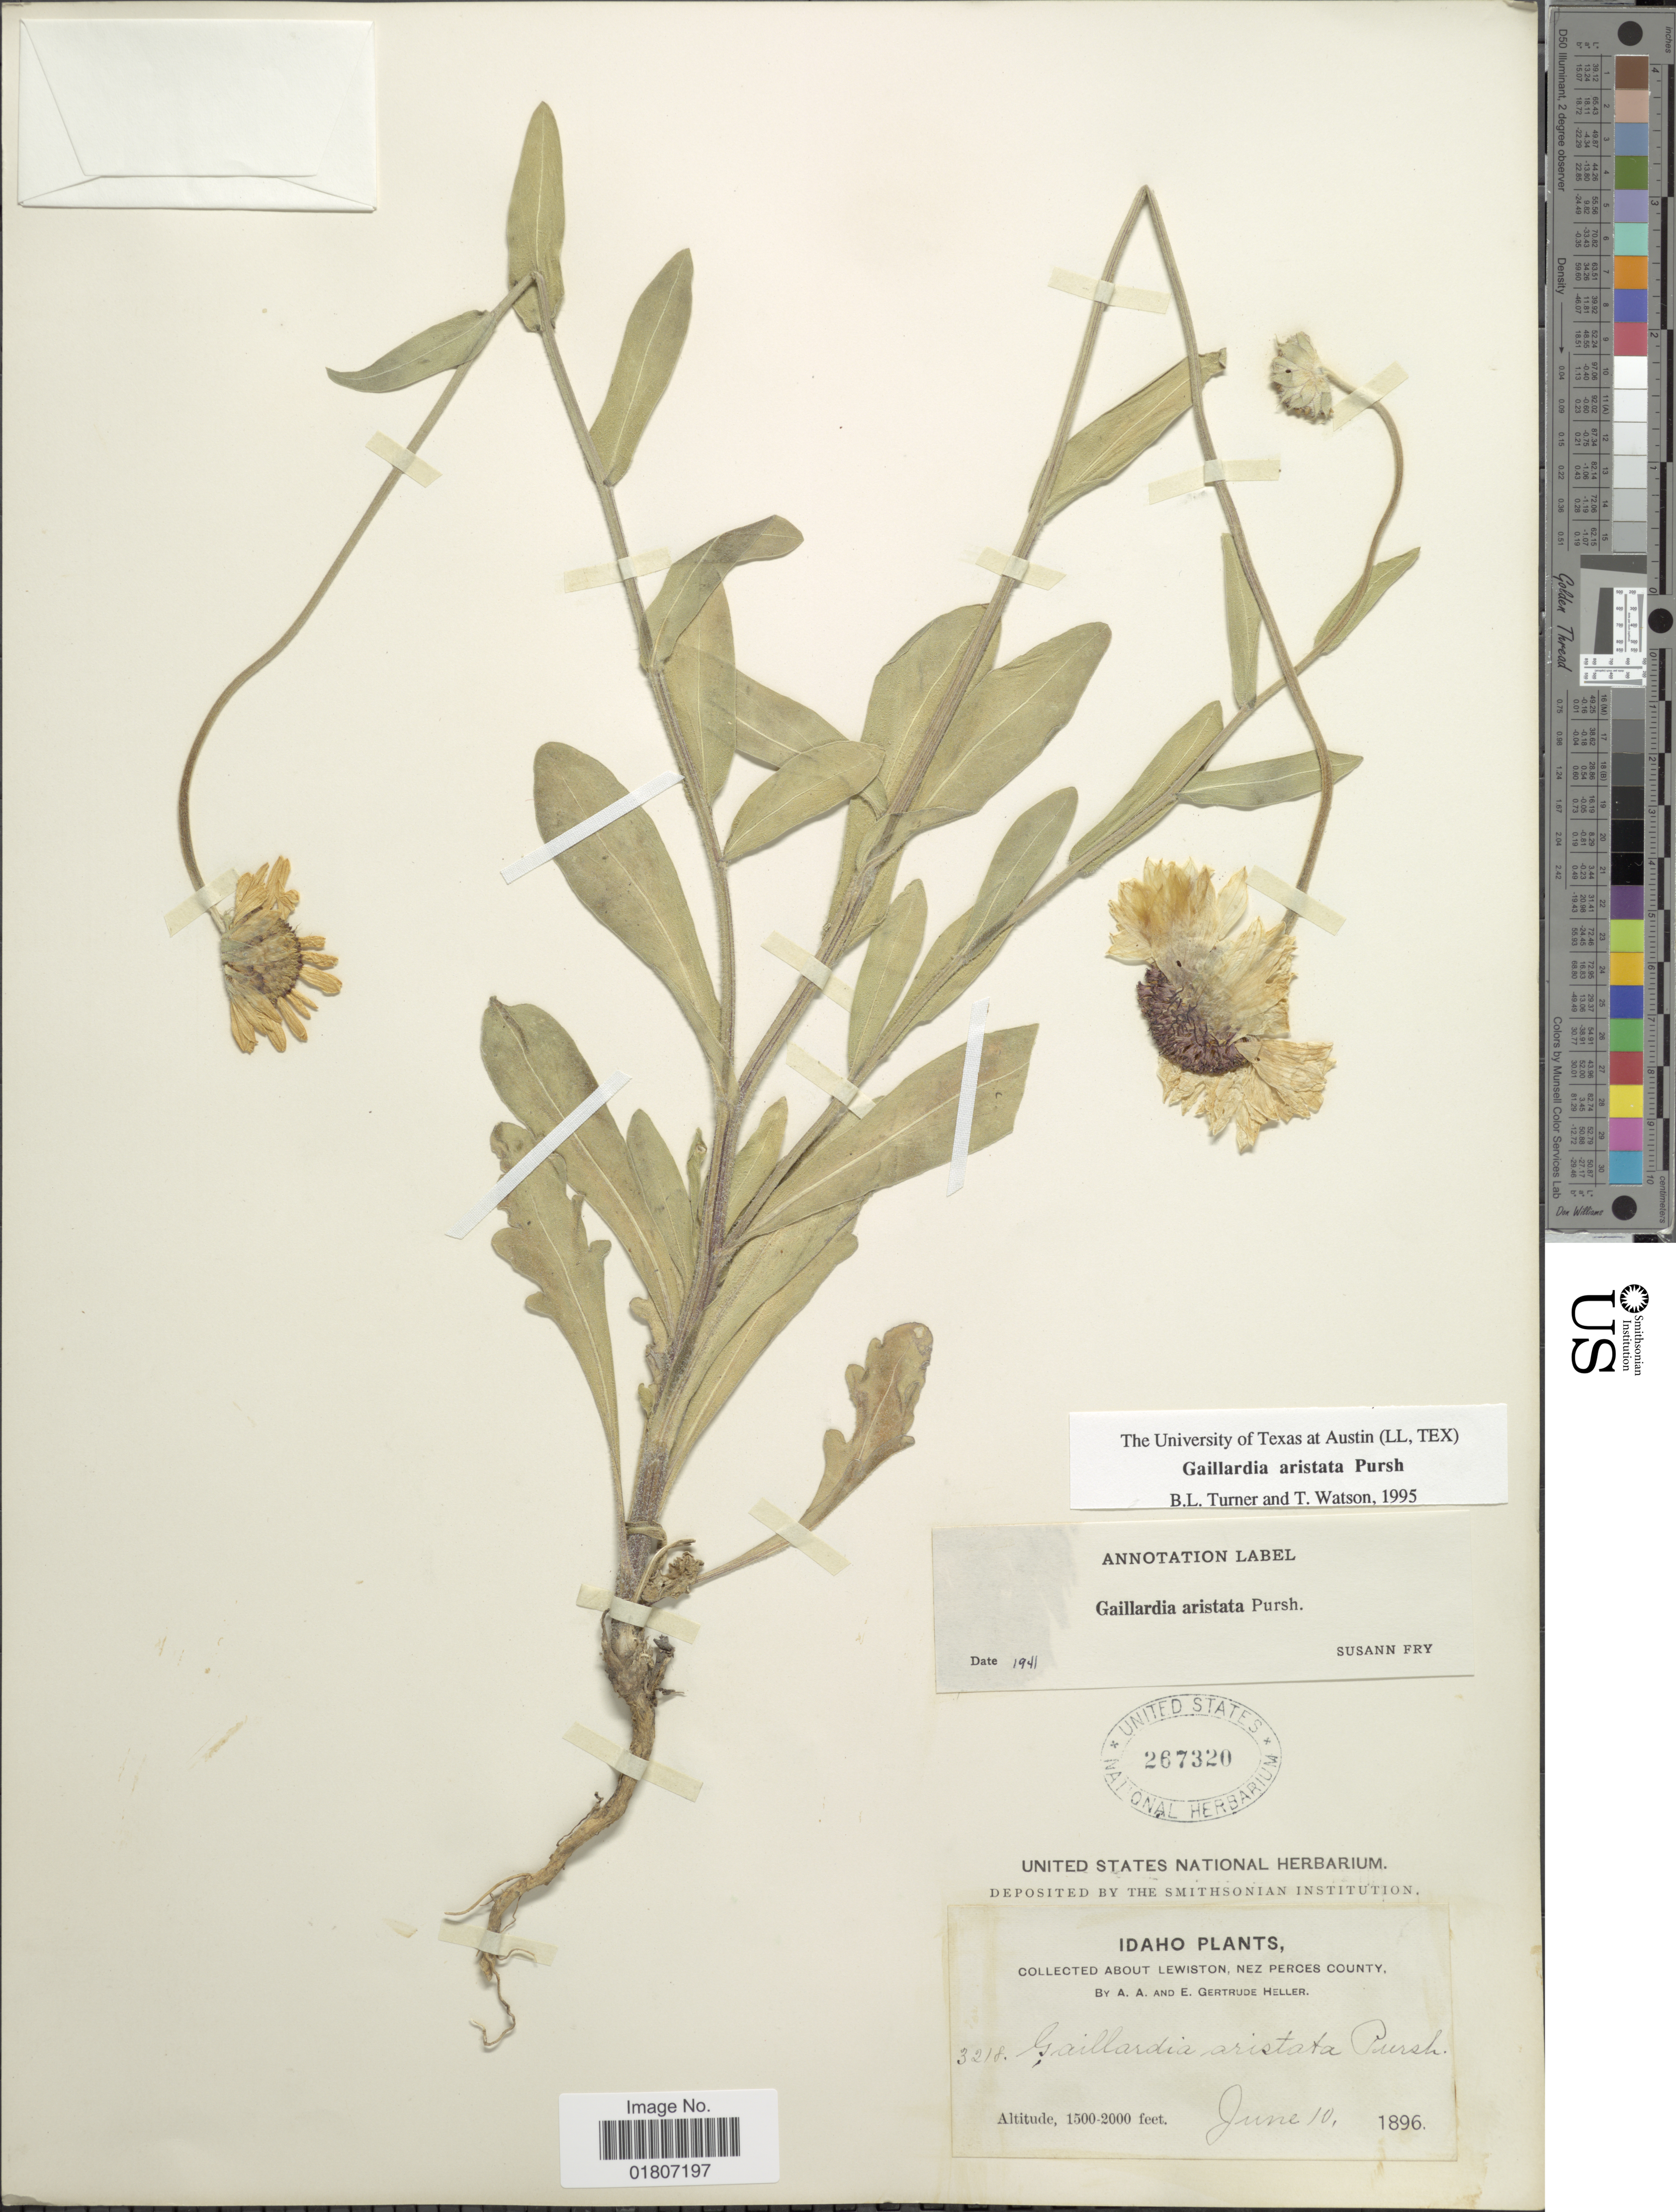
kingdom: Plantae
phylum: Tracheophyta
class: Magnoliopsida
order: Asterales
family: Asteraceae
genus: Gaillardia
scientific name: Gaillardia aristata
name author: Pursh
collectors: A. A. Heller & E. G. Heller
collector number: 3218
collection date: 1896-06-10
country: United States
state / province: Idaho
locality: Lewiston, Nez Perces County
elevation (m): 457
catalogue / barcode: US 267320